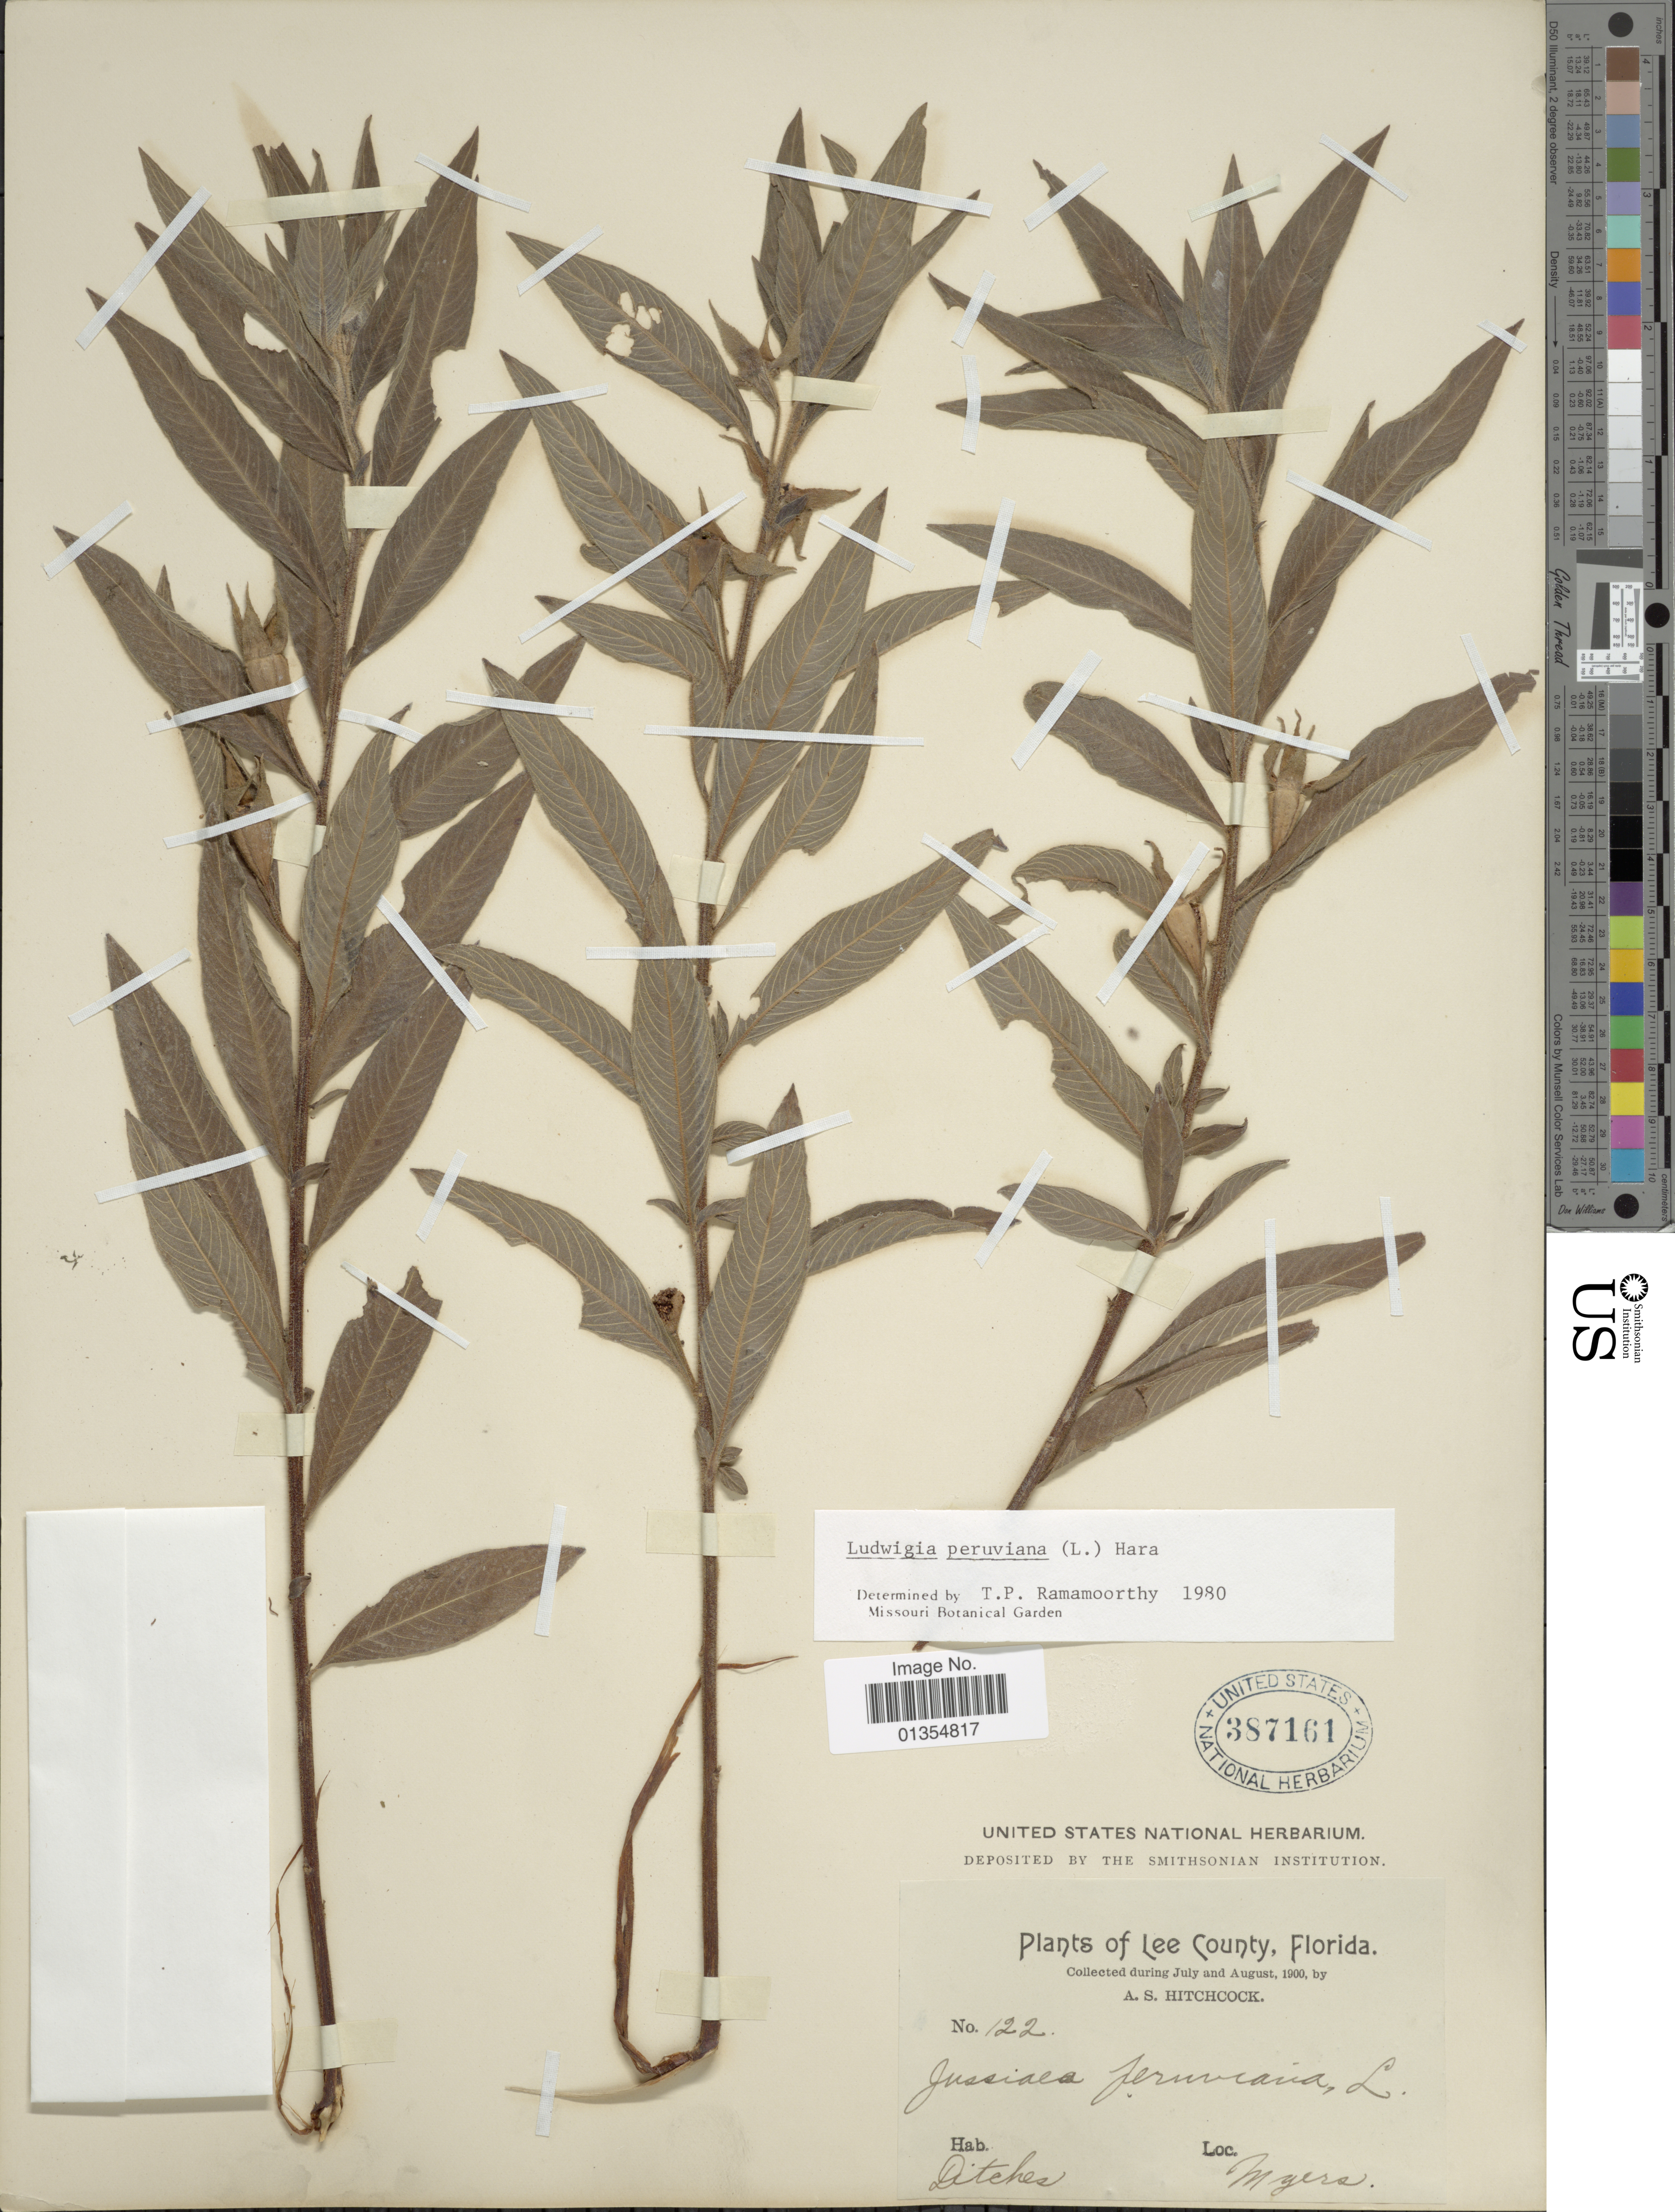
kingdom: Plantae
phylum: Tracheophyta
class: Magnoliopsida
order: Myrtales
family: Onagraceae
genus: Ludwigia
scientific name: Ludwigia peruviana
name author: (L.) H. Hara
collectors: A. S. Hitchcock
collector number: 122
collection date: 1900-07/1900-08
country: United States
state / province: Florida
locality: Lee County, Myers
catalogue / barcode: US 387161